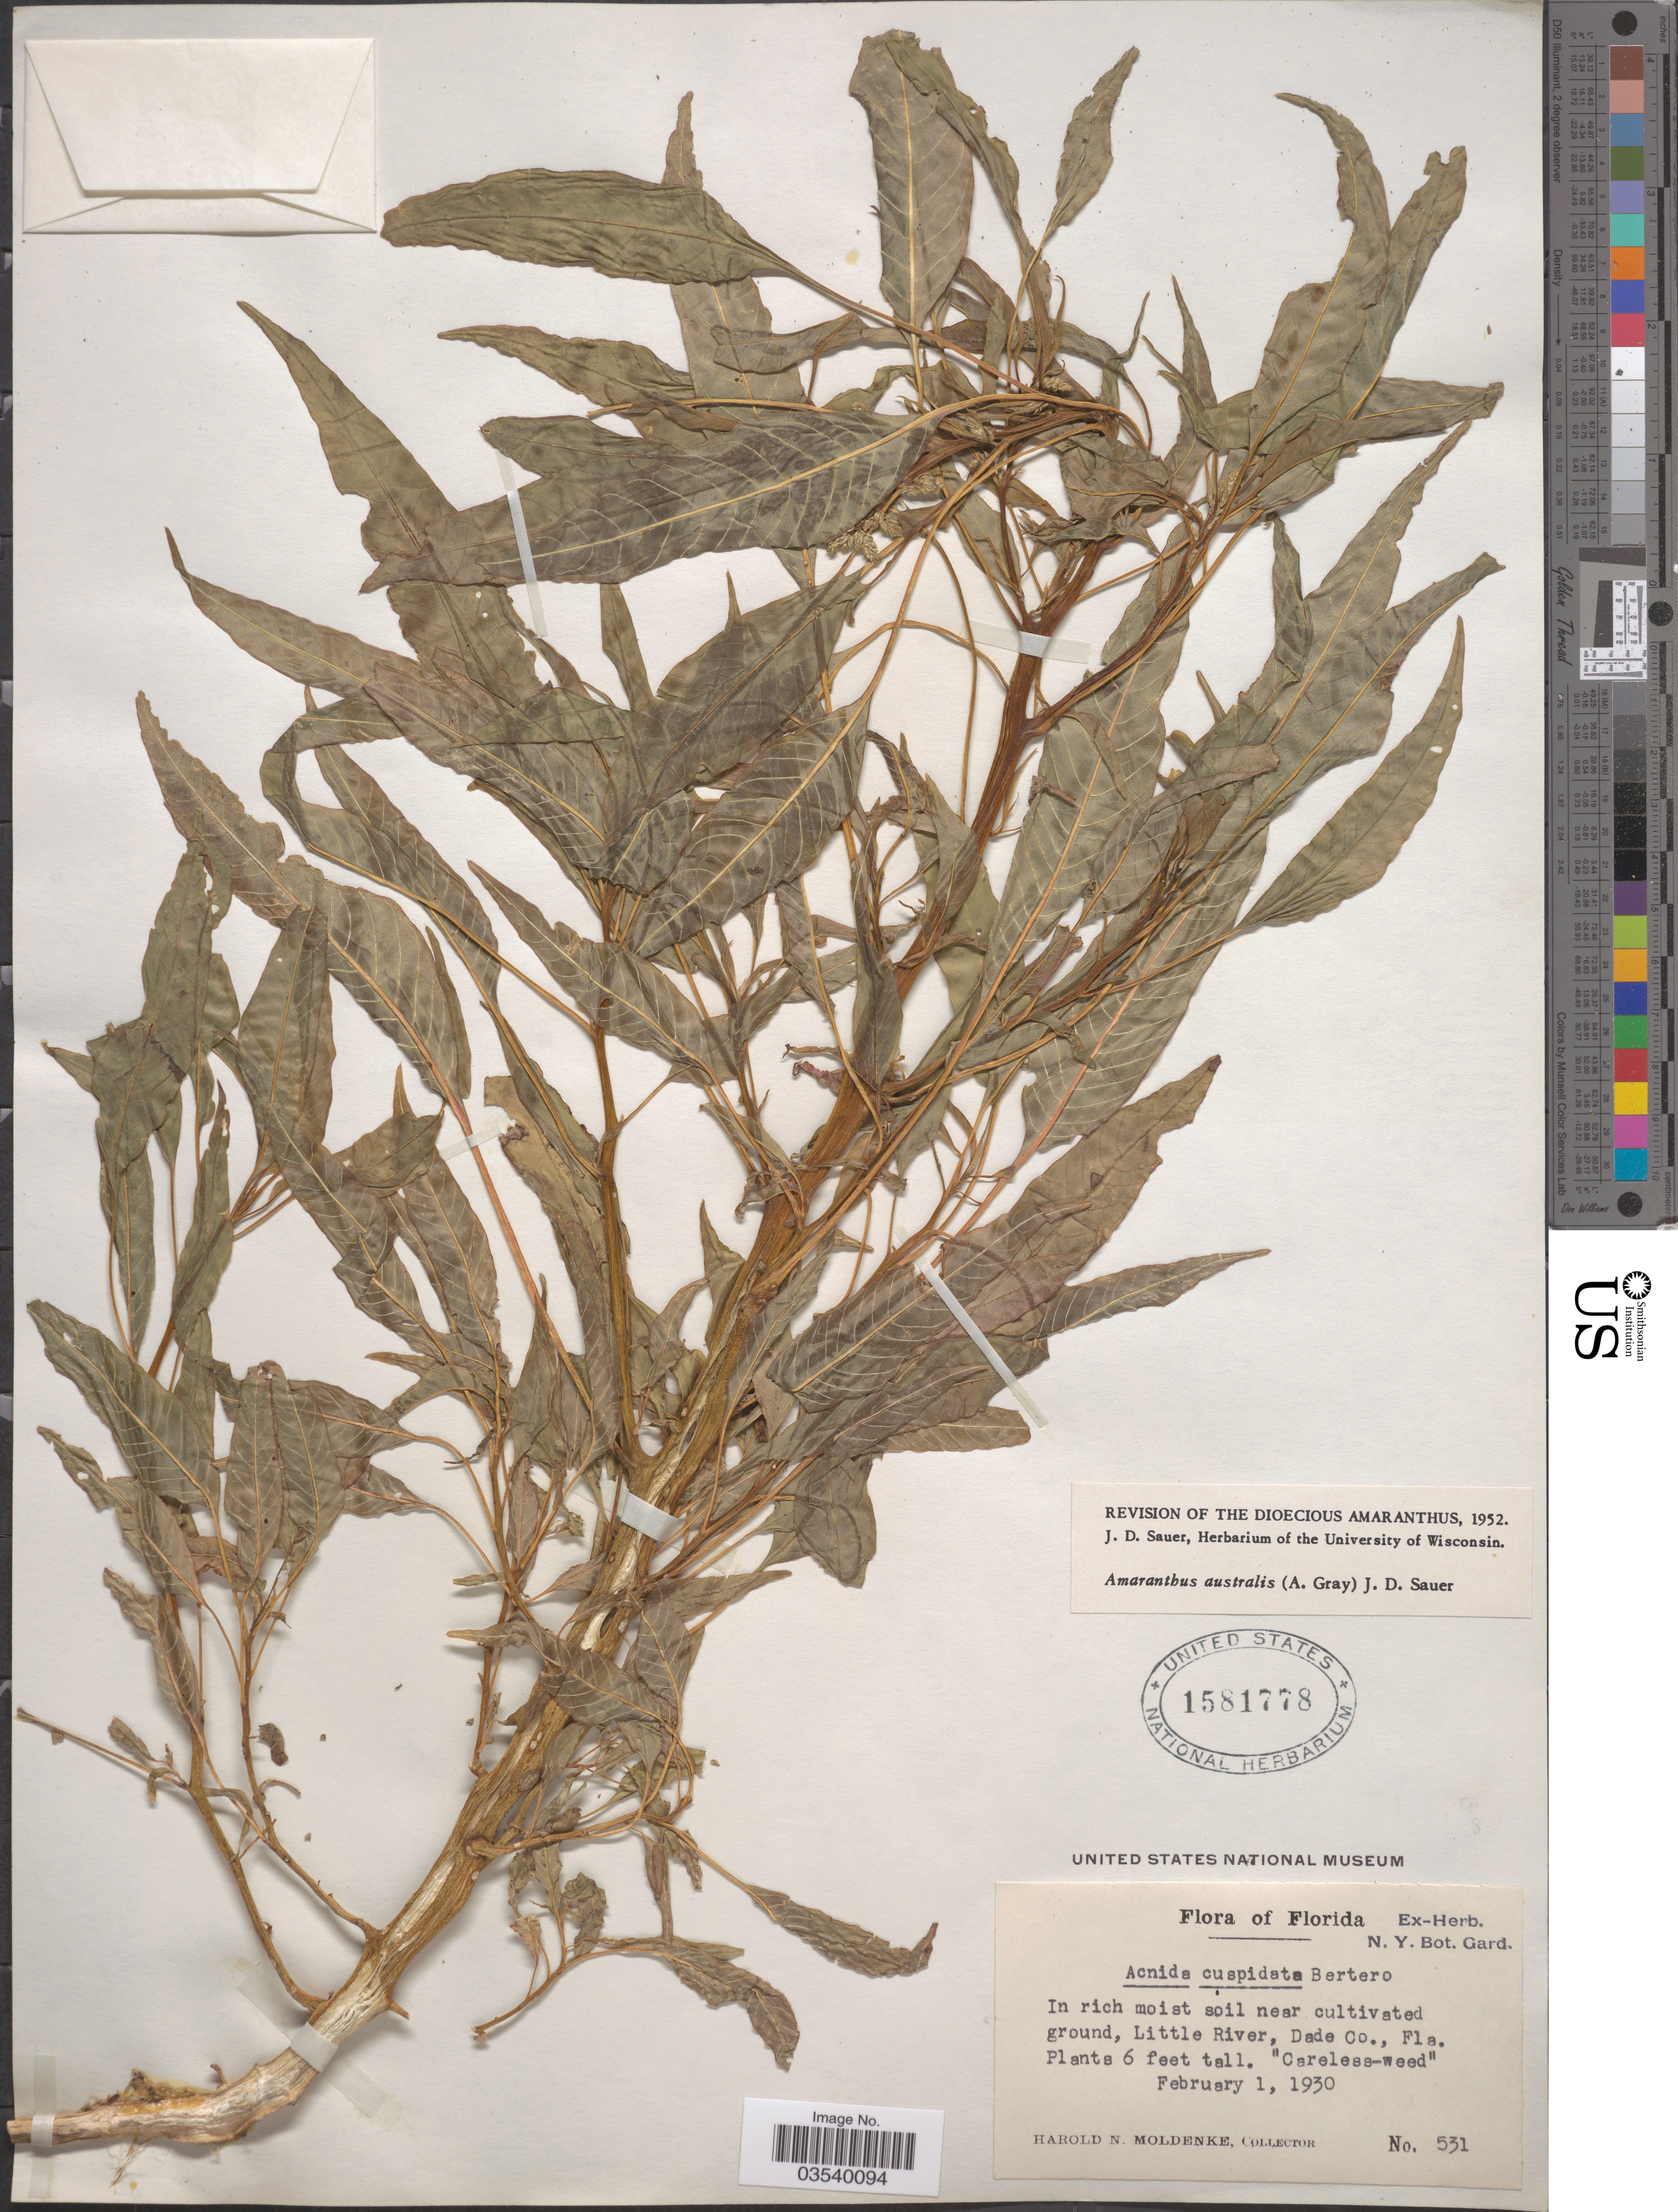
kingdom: Plantae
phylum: Tracheophyta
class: Magnoliopsida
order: Caryophyllales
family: Amaranthaceae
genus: Amaranthus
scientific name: Amaranthus australis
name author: (A. Gray) J.D. Sauer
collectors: H. N. Moldenke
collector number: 531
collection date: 1930-01-01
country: United States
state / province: Florida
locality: Little River, Dade Co.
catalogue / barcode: US 1581778